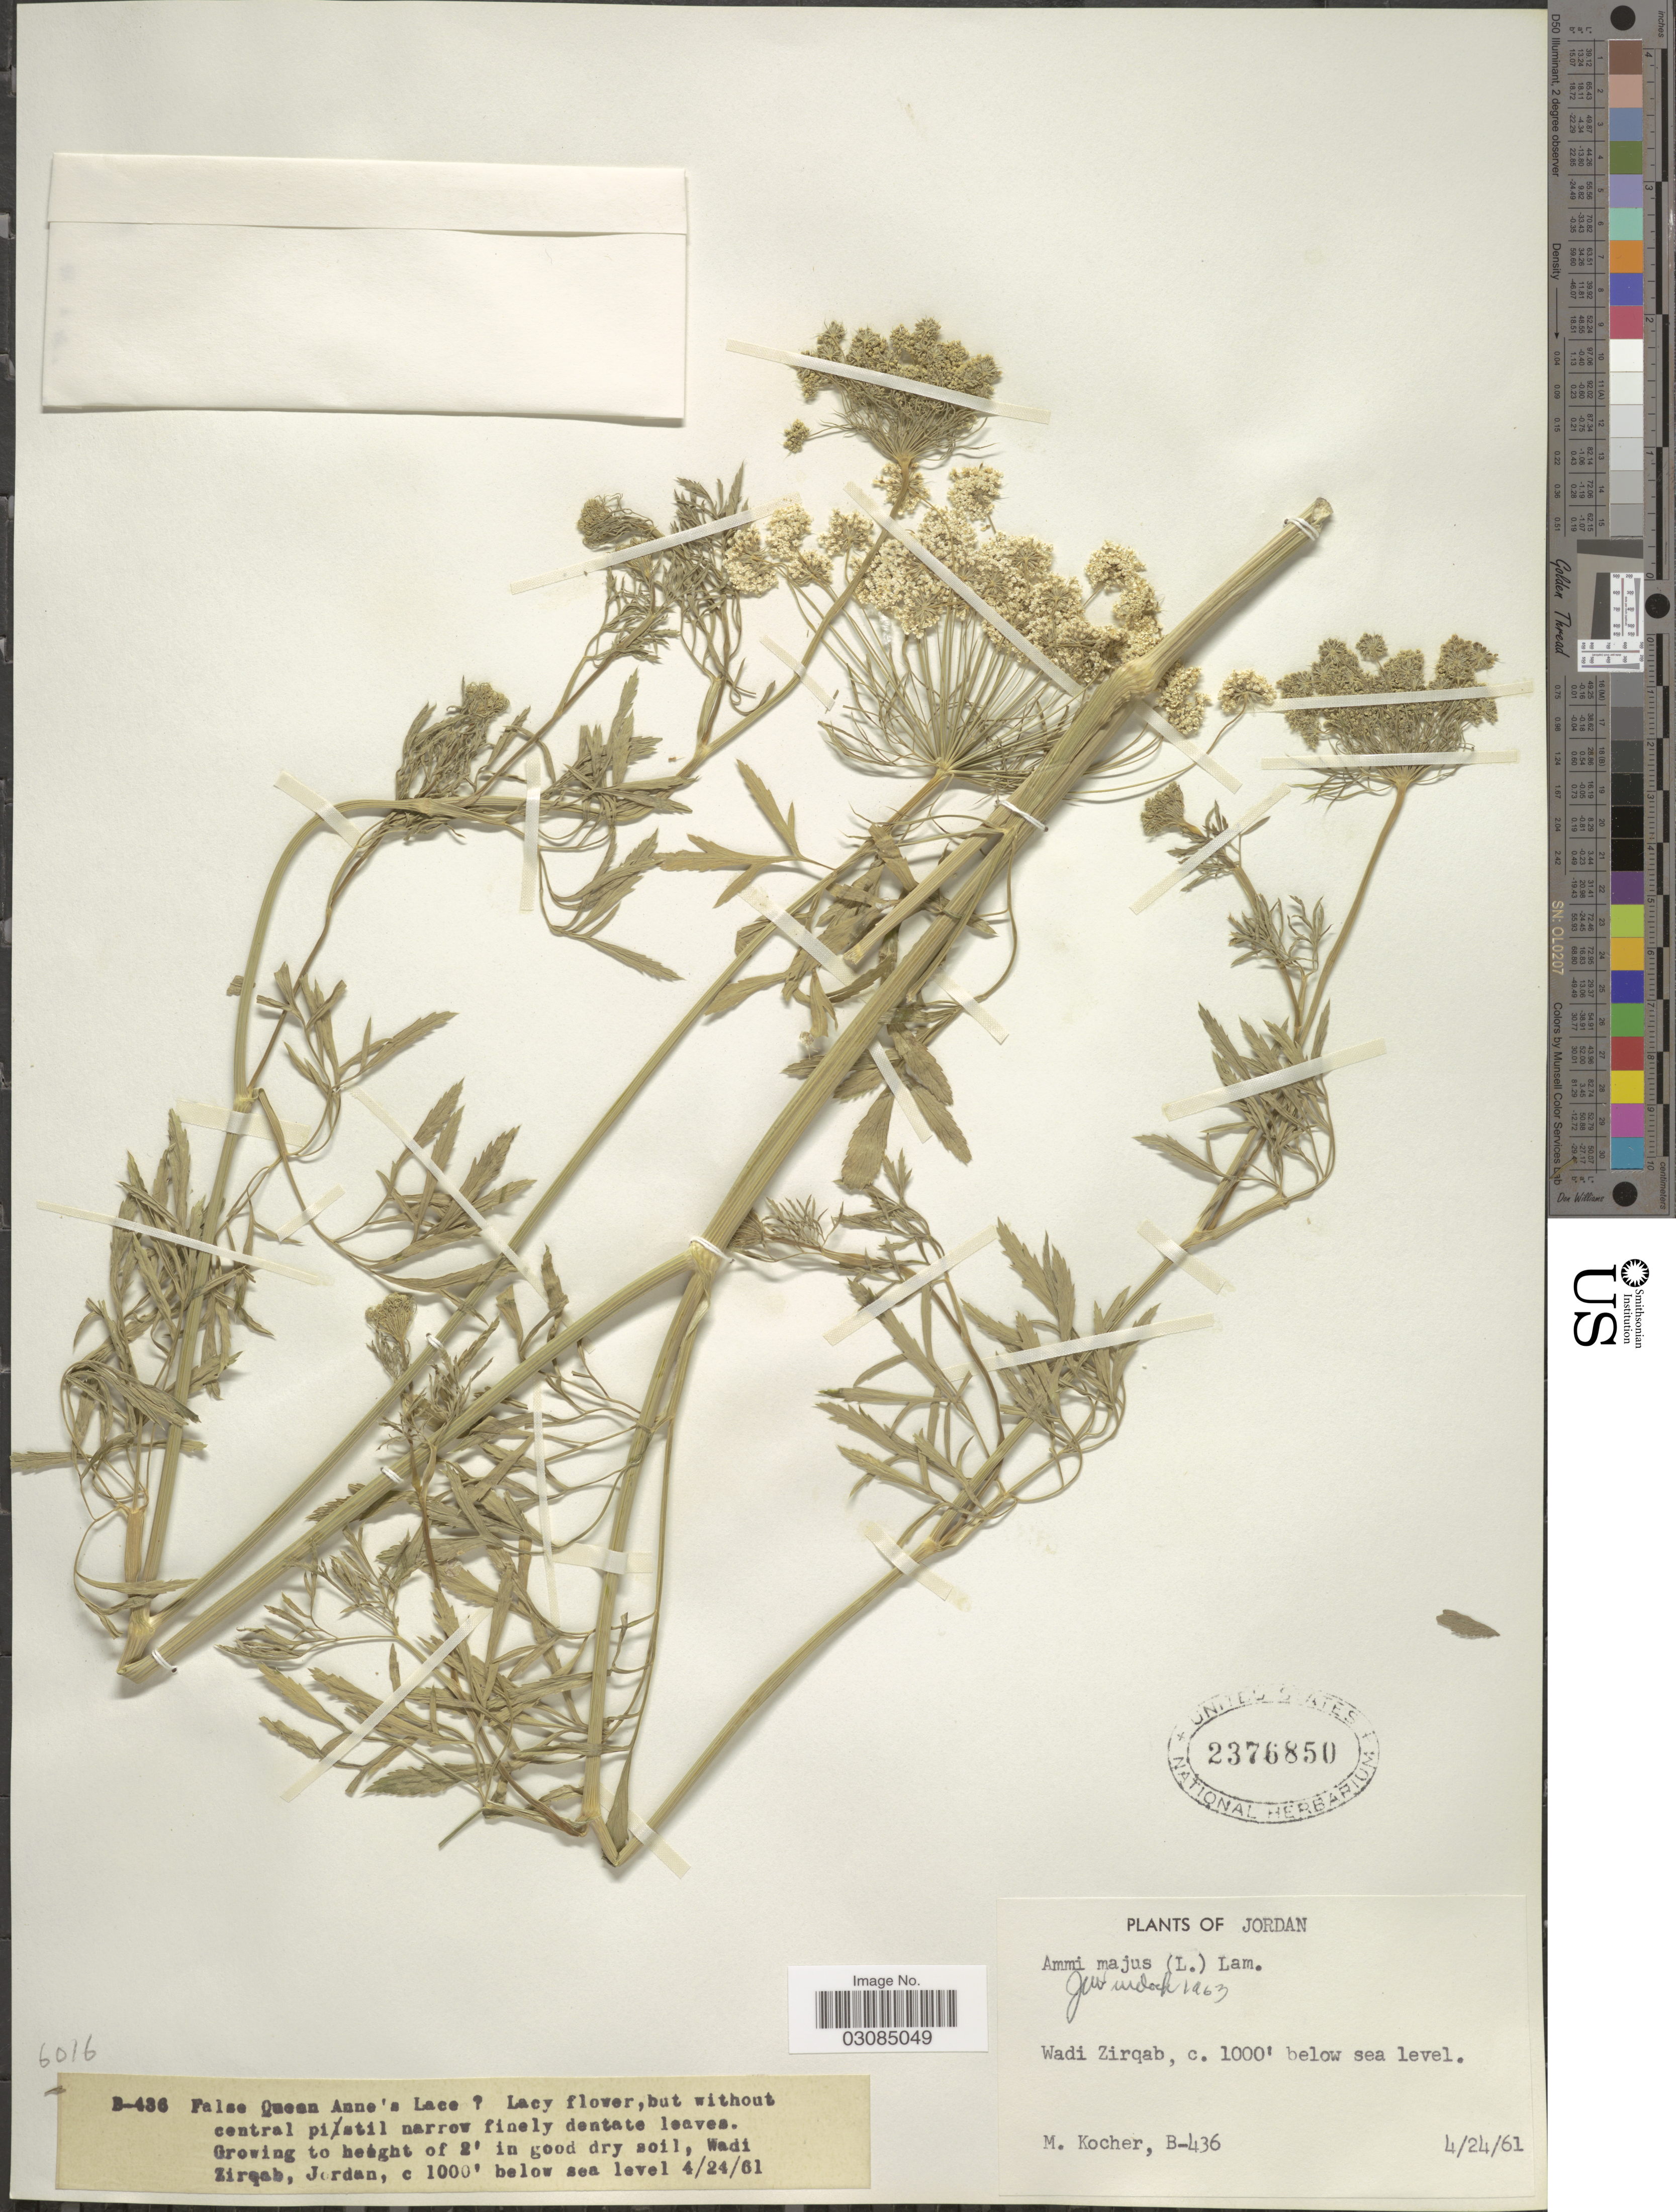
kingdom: Plantae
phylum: Tracheophyta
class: Magnoliopsida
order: Apiales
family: Apiaceae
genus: Ammi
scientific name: Ammi majus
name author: L.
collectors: M. Kocher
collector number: B-436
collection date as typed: Transcribed d/m/y: 24/4/61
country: Jordan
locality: Wadi Zirqab.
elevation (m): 305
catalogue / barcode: US 2376850